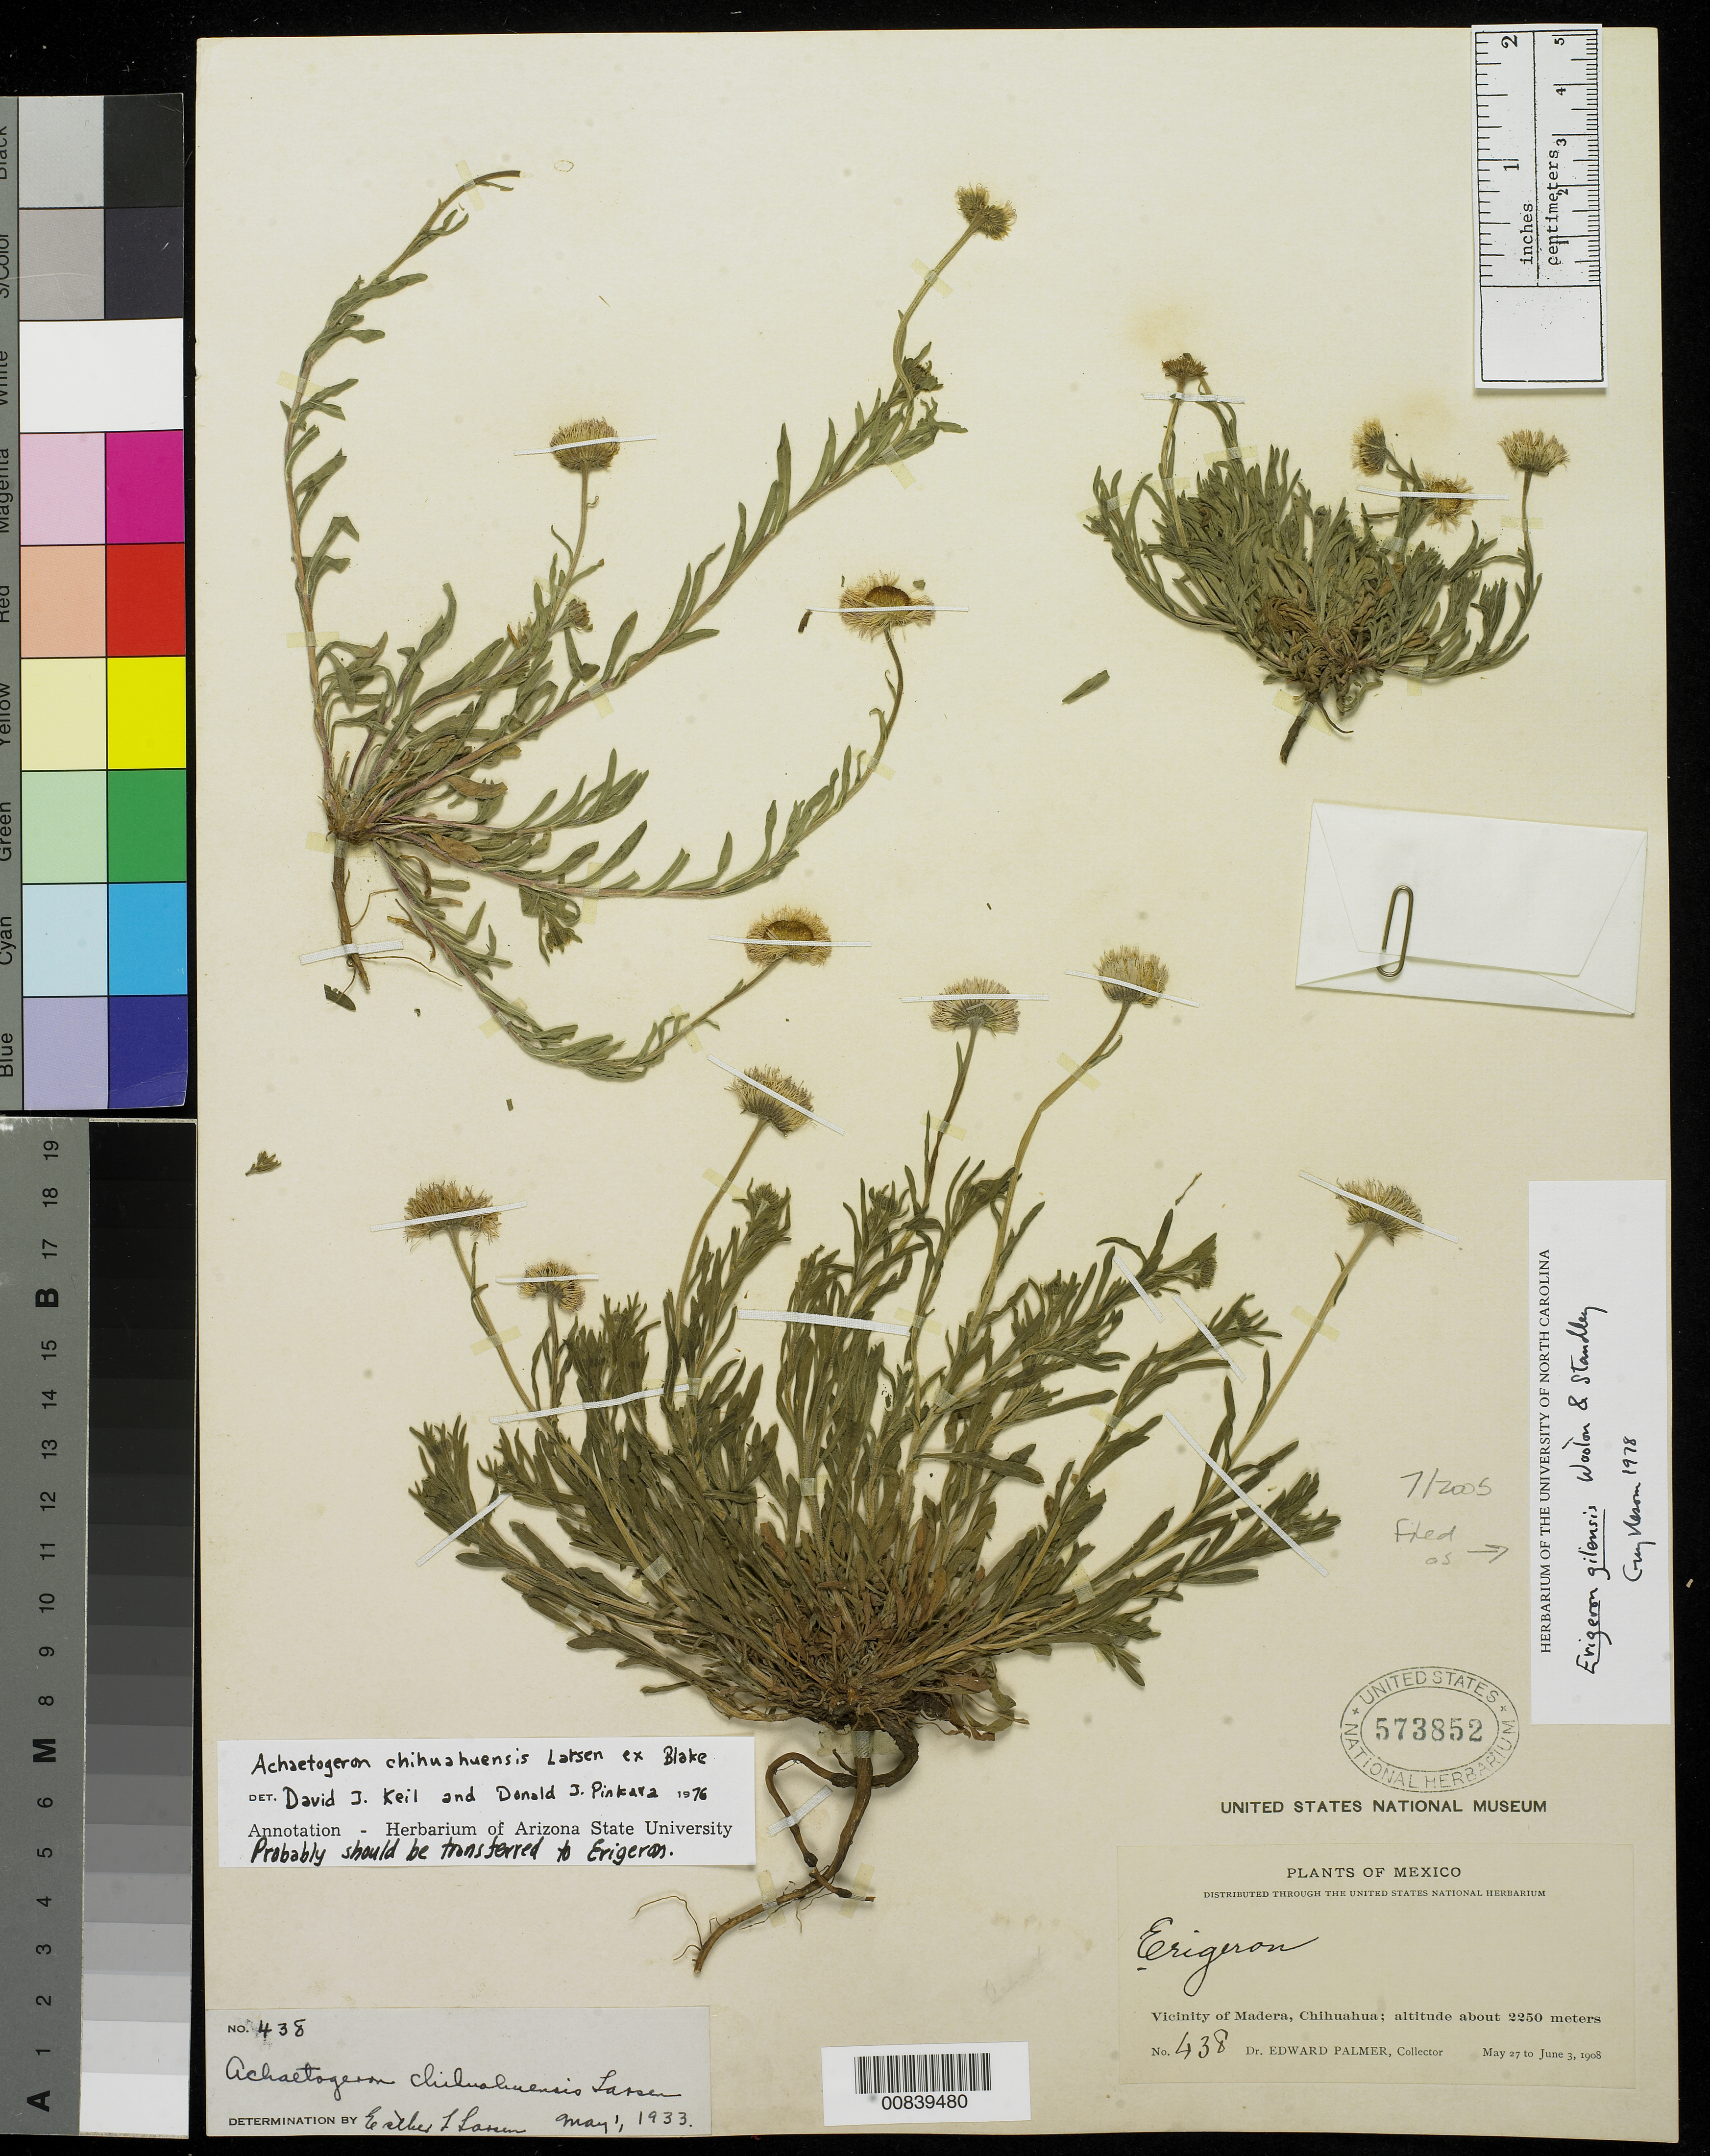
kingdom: Plantae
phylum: Tracheophyta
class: Magnoliopsida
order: Asterales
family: Asteraceae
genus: Erigeron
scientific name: Erigeron gilensis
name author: Wooton & Standl.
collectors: E. Palmer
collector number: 438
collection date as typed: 27 May 1908 to 03 Jun 1908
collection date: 1908-05-27/1908-06-03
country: Mexico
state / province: Chihuahua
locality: Vicinity of Madera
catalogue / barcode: US 573852